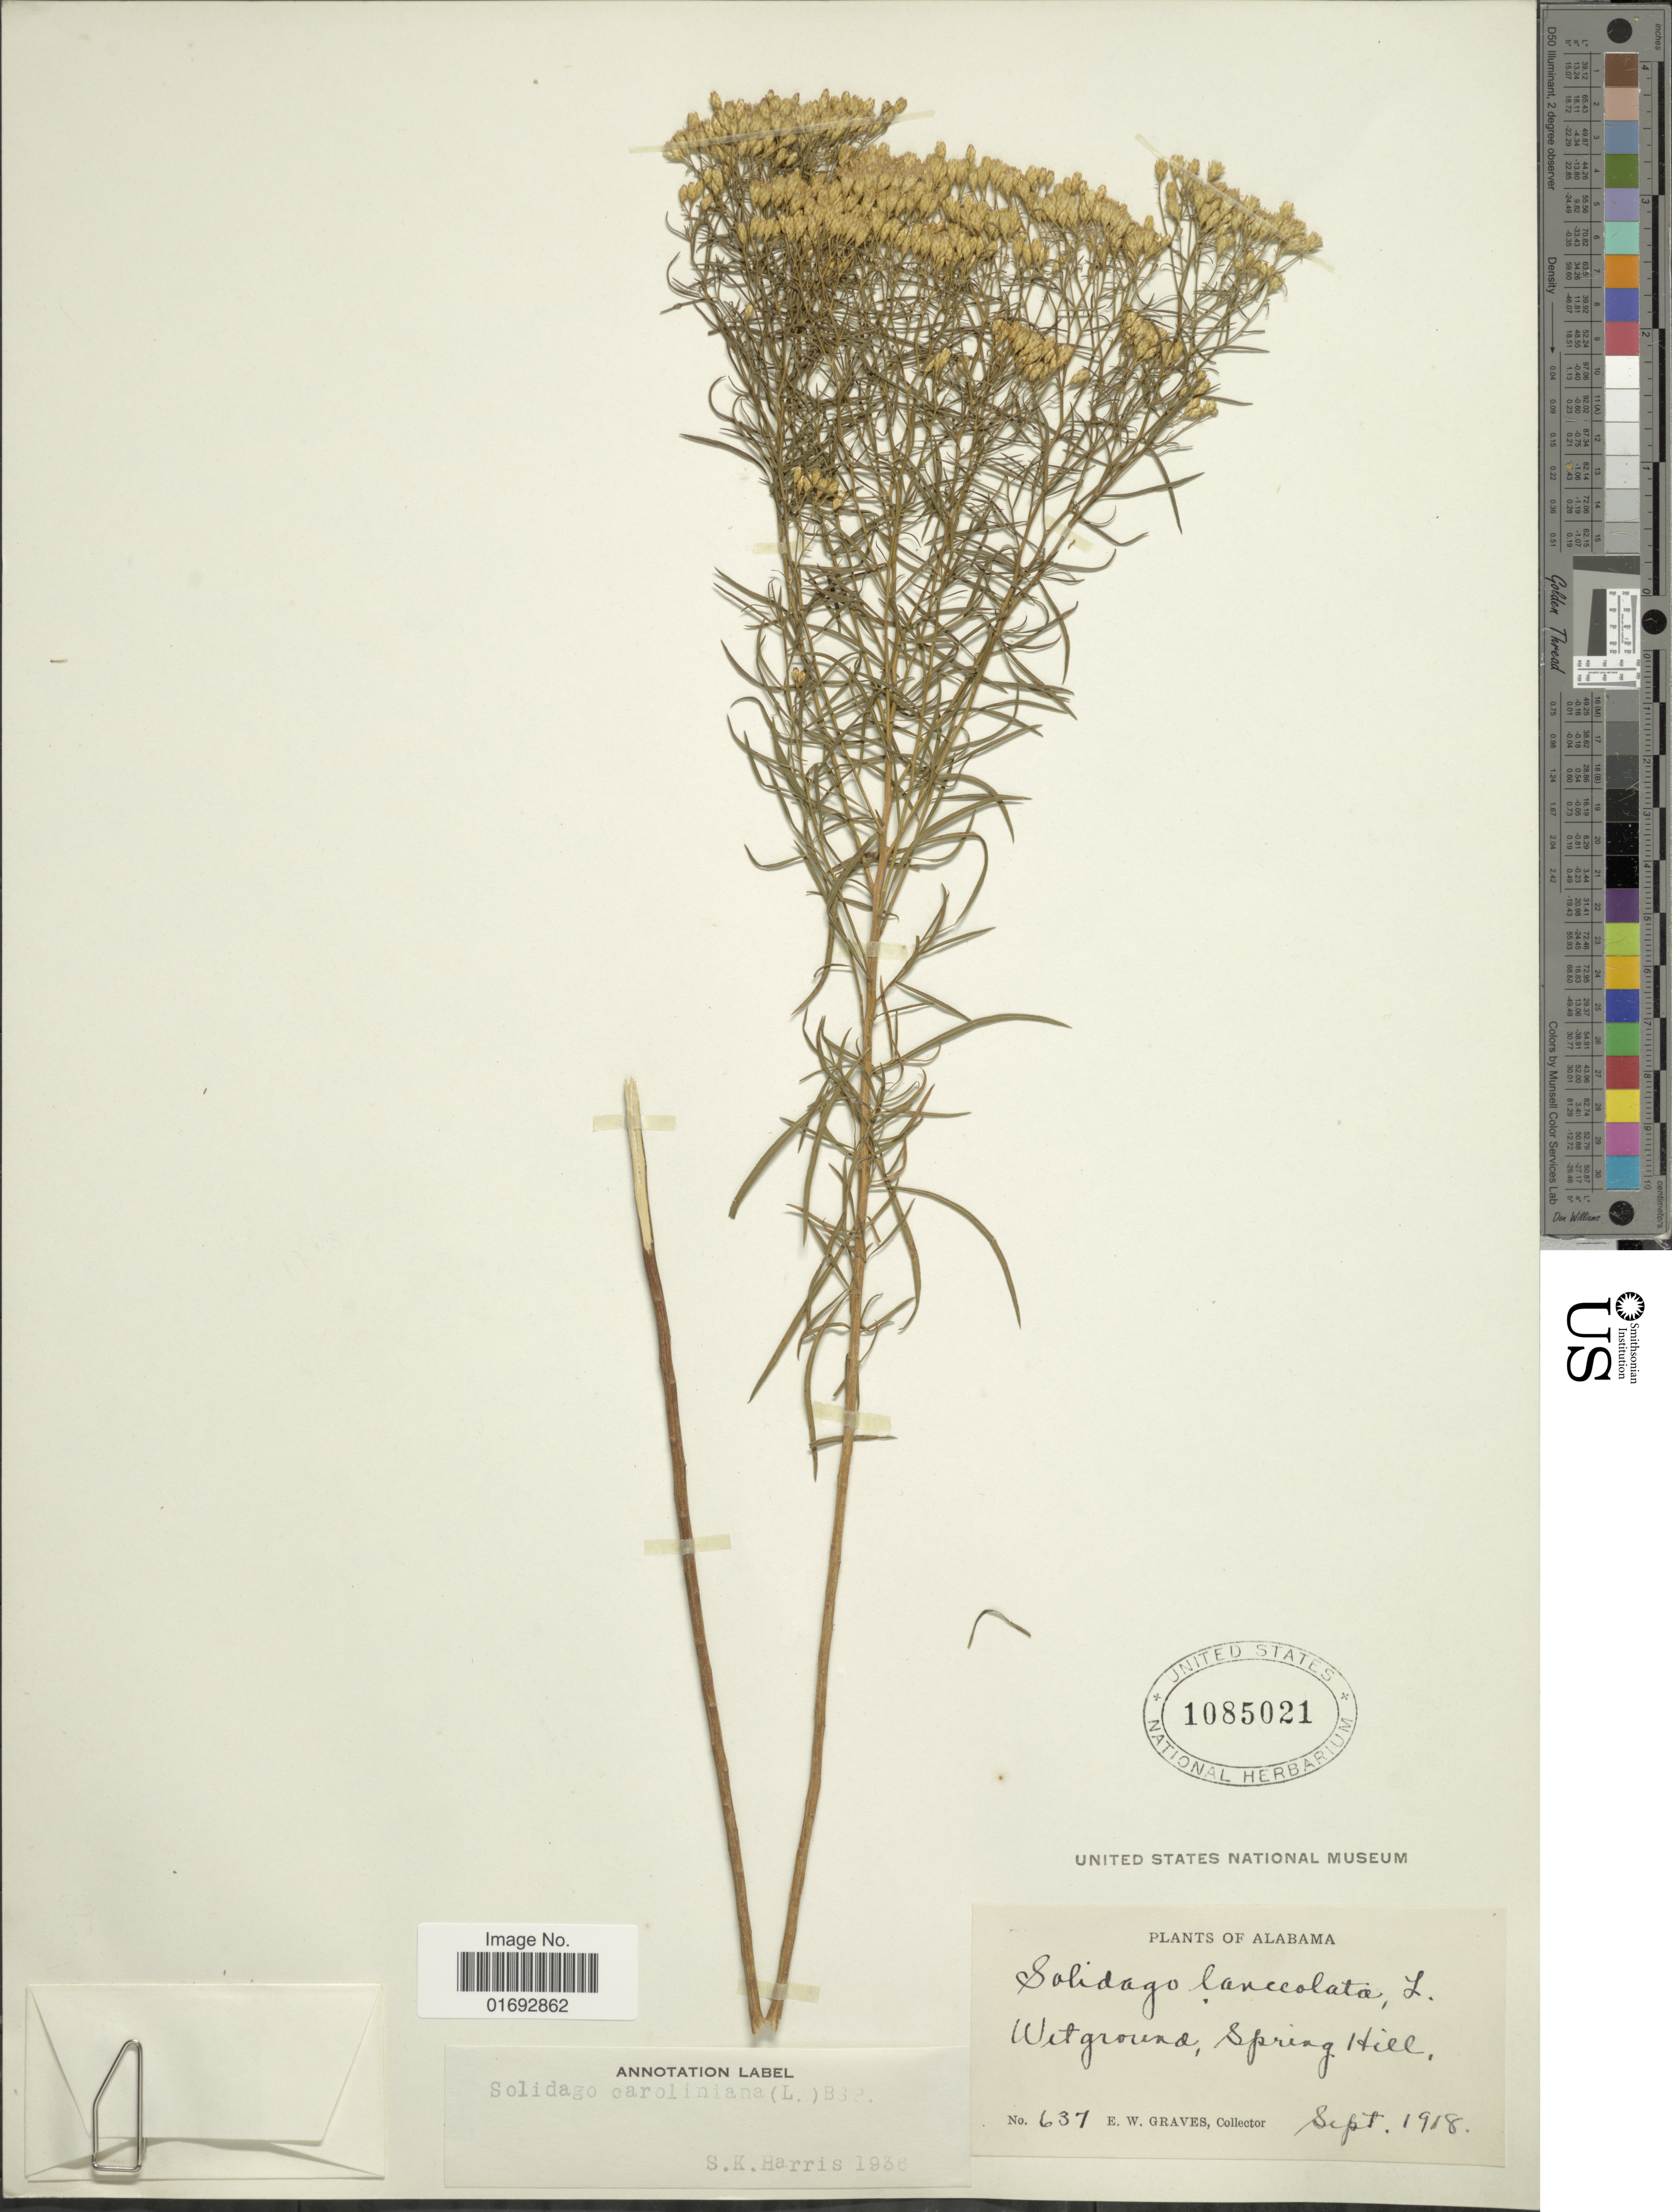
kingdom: Plantae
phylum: Tracheophyta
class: Magnoliopsida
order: Asterales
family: Asteraceae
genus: Euthamia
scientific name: Euthamia tenuifolia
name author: (Pursh) Nutt.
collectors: E. Graves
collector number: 637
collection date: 1918-09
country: United States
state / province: Alabama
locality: Spring Hill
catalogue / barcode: US 1085021